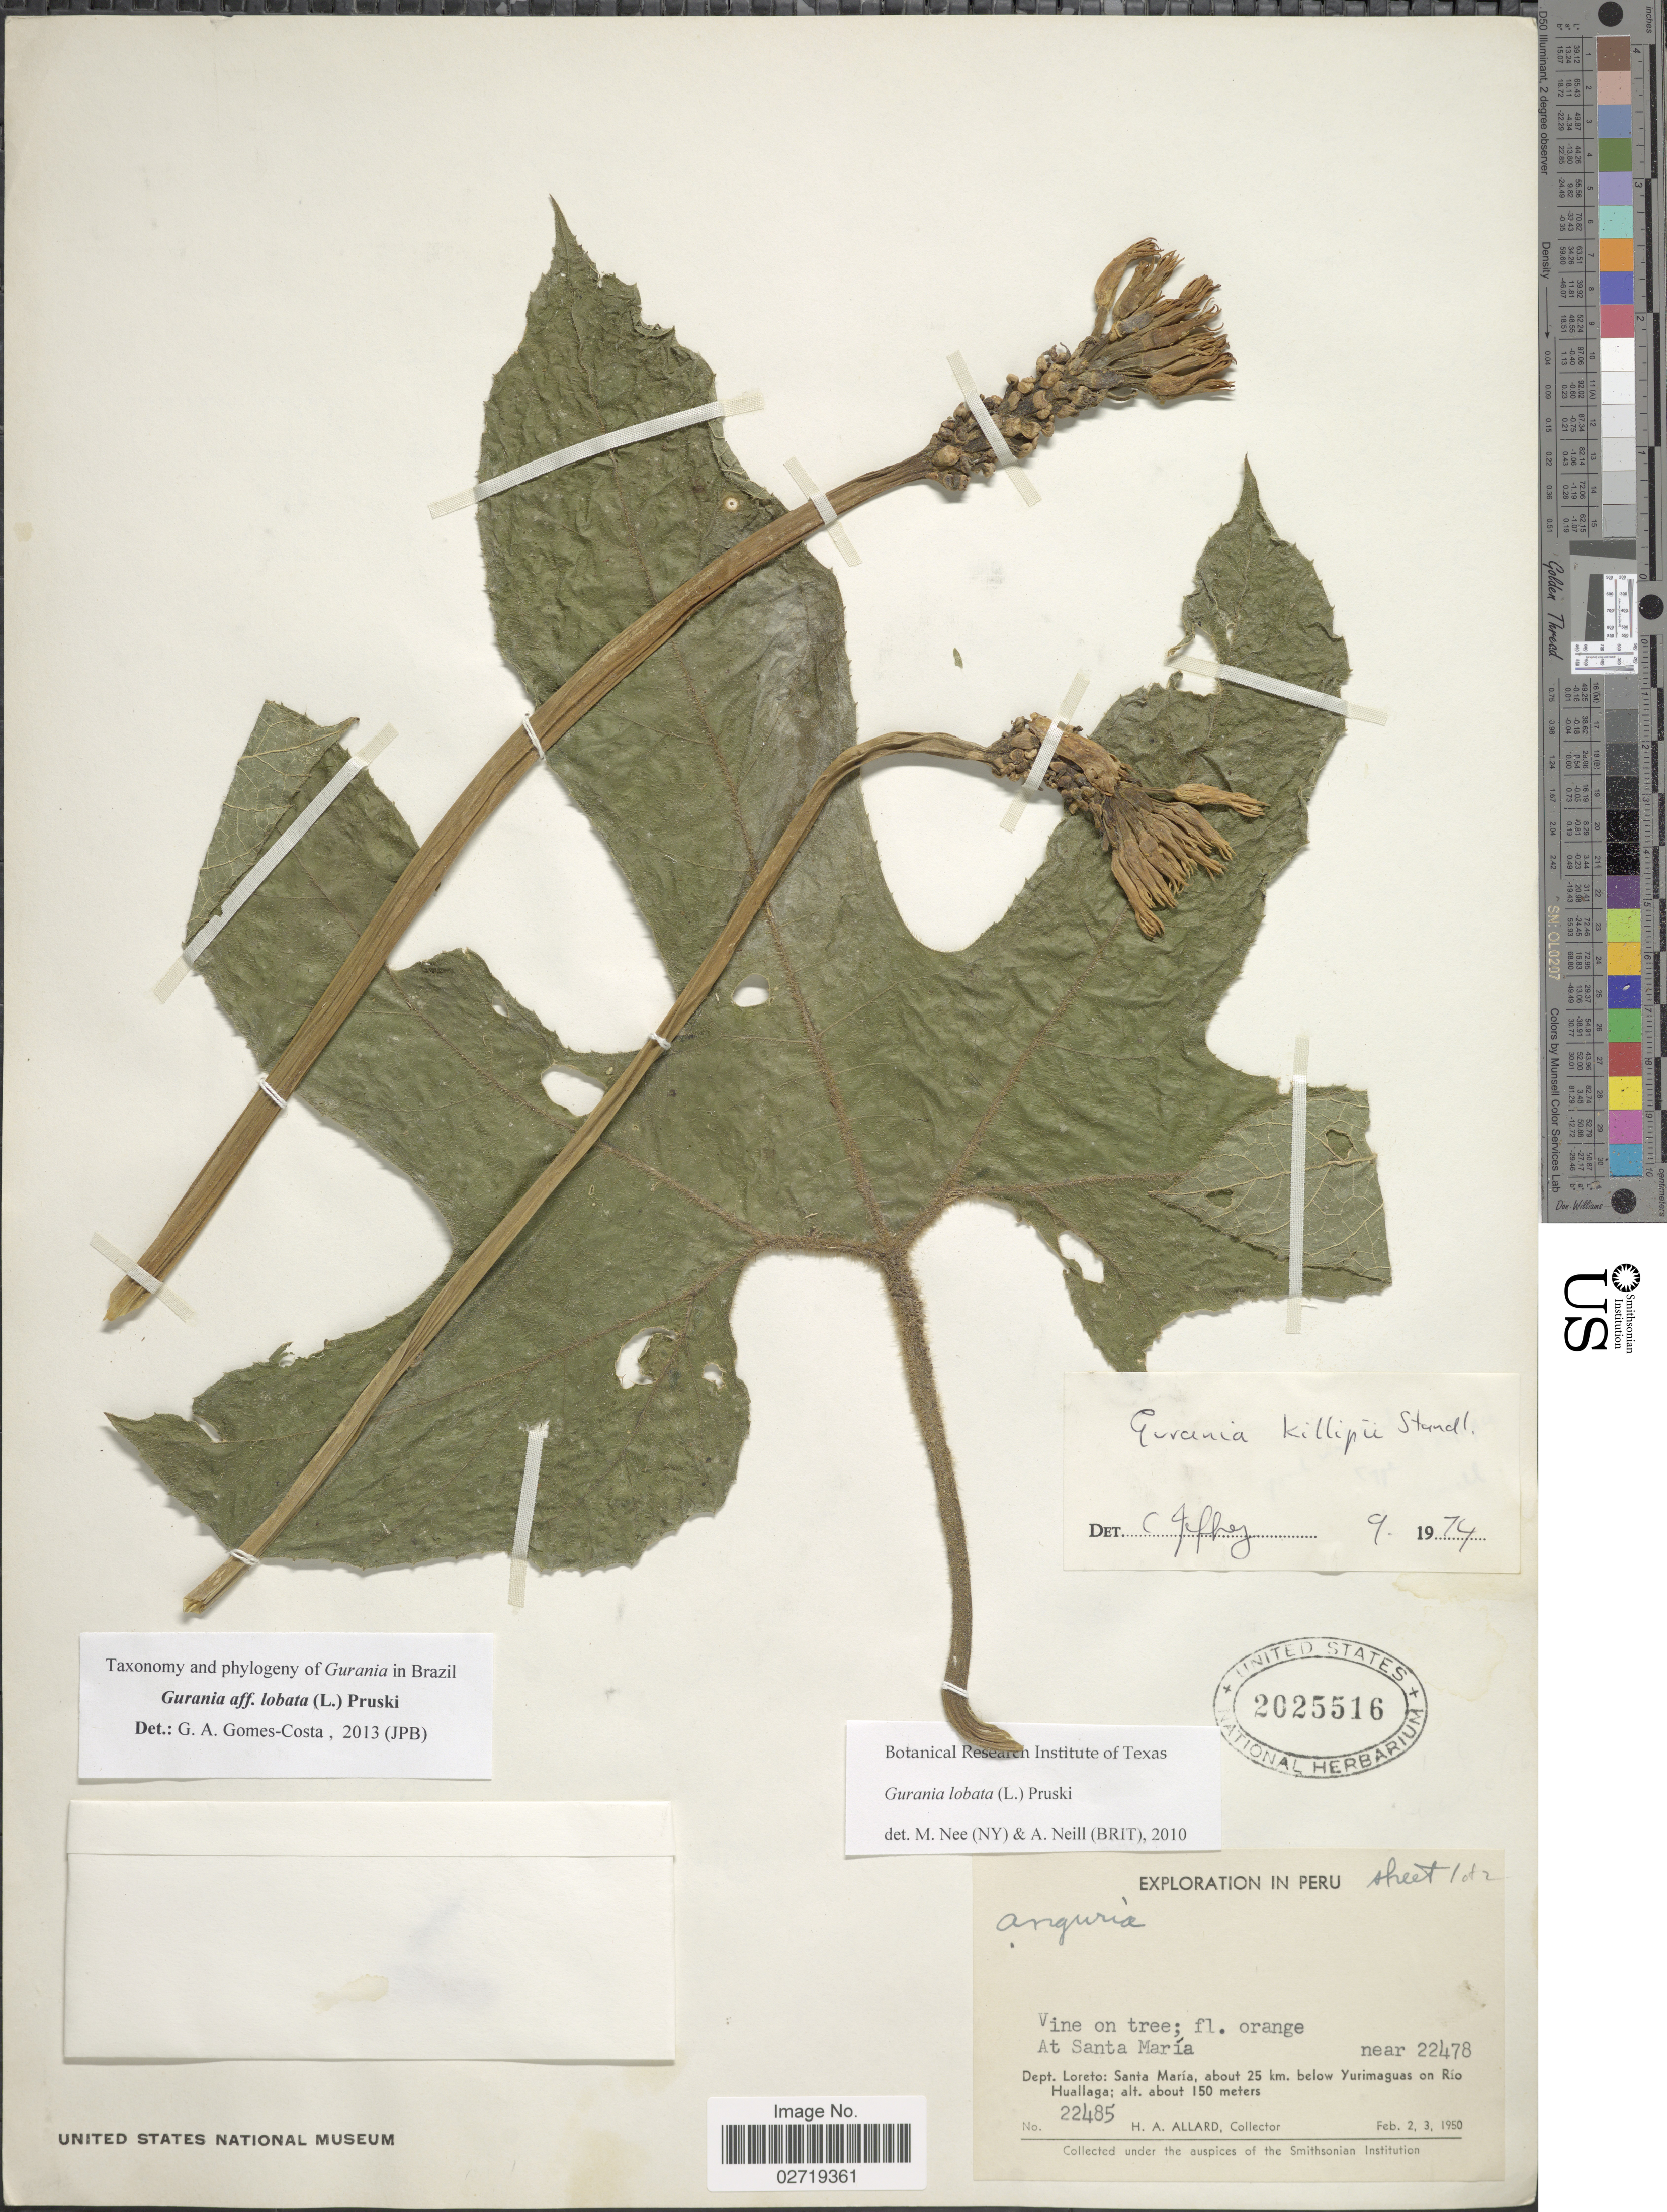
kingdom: Plantae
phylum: Tracheophyta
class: Magnoliopsida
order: Cucurbitales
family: Cucurbitaceae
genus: Gurania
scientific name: Gurania lobata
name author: (L.) Pruski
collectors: H. A. Allard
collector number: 22485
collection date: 1950-02-02/1950-02-03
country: Peru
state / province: Loreto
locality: At Santa María, Dept. Loreto: Santa María, about 25 km below Yurimaguas on Río Huallaga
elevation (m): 150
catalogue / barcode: US 2025516